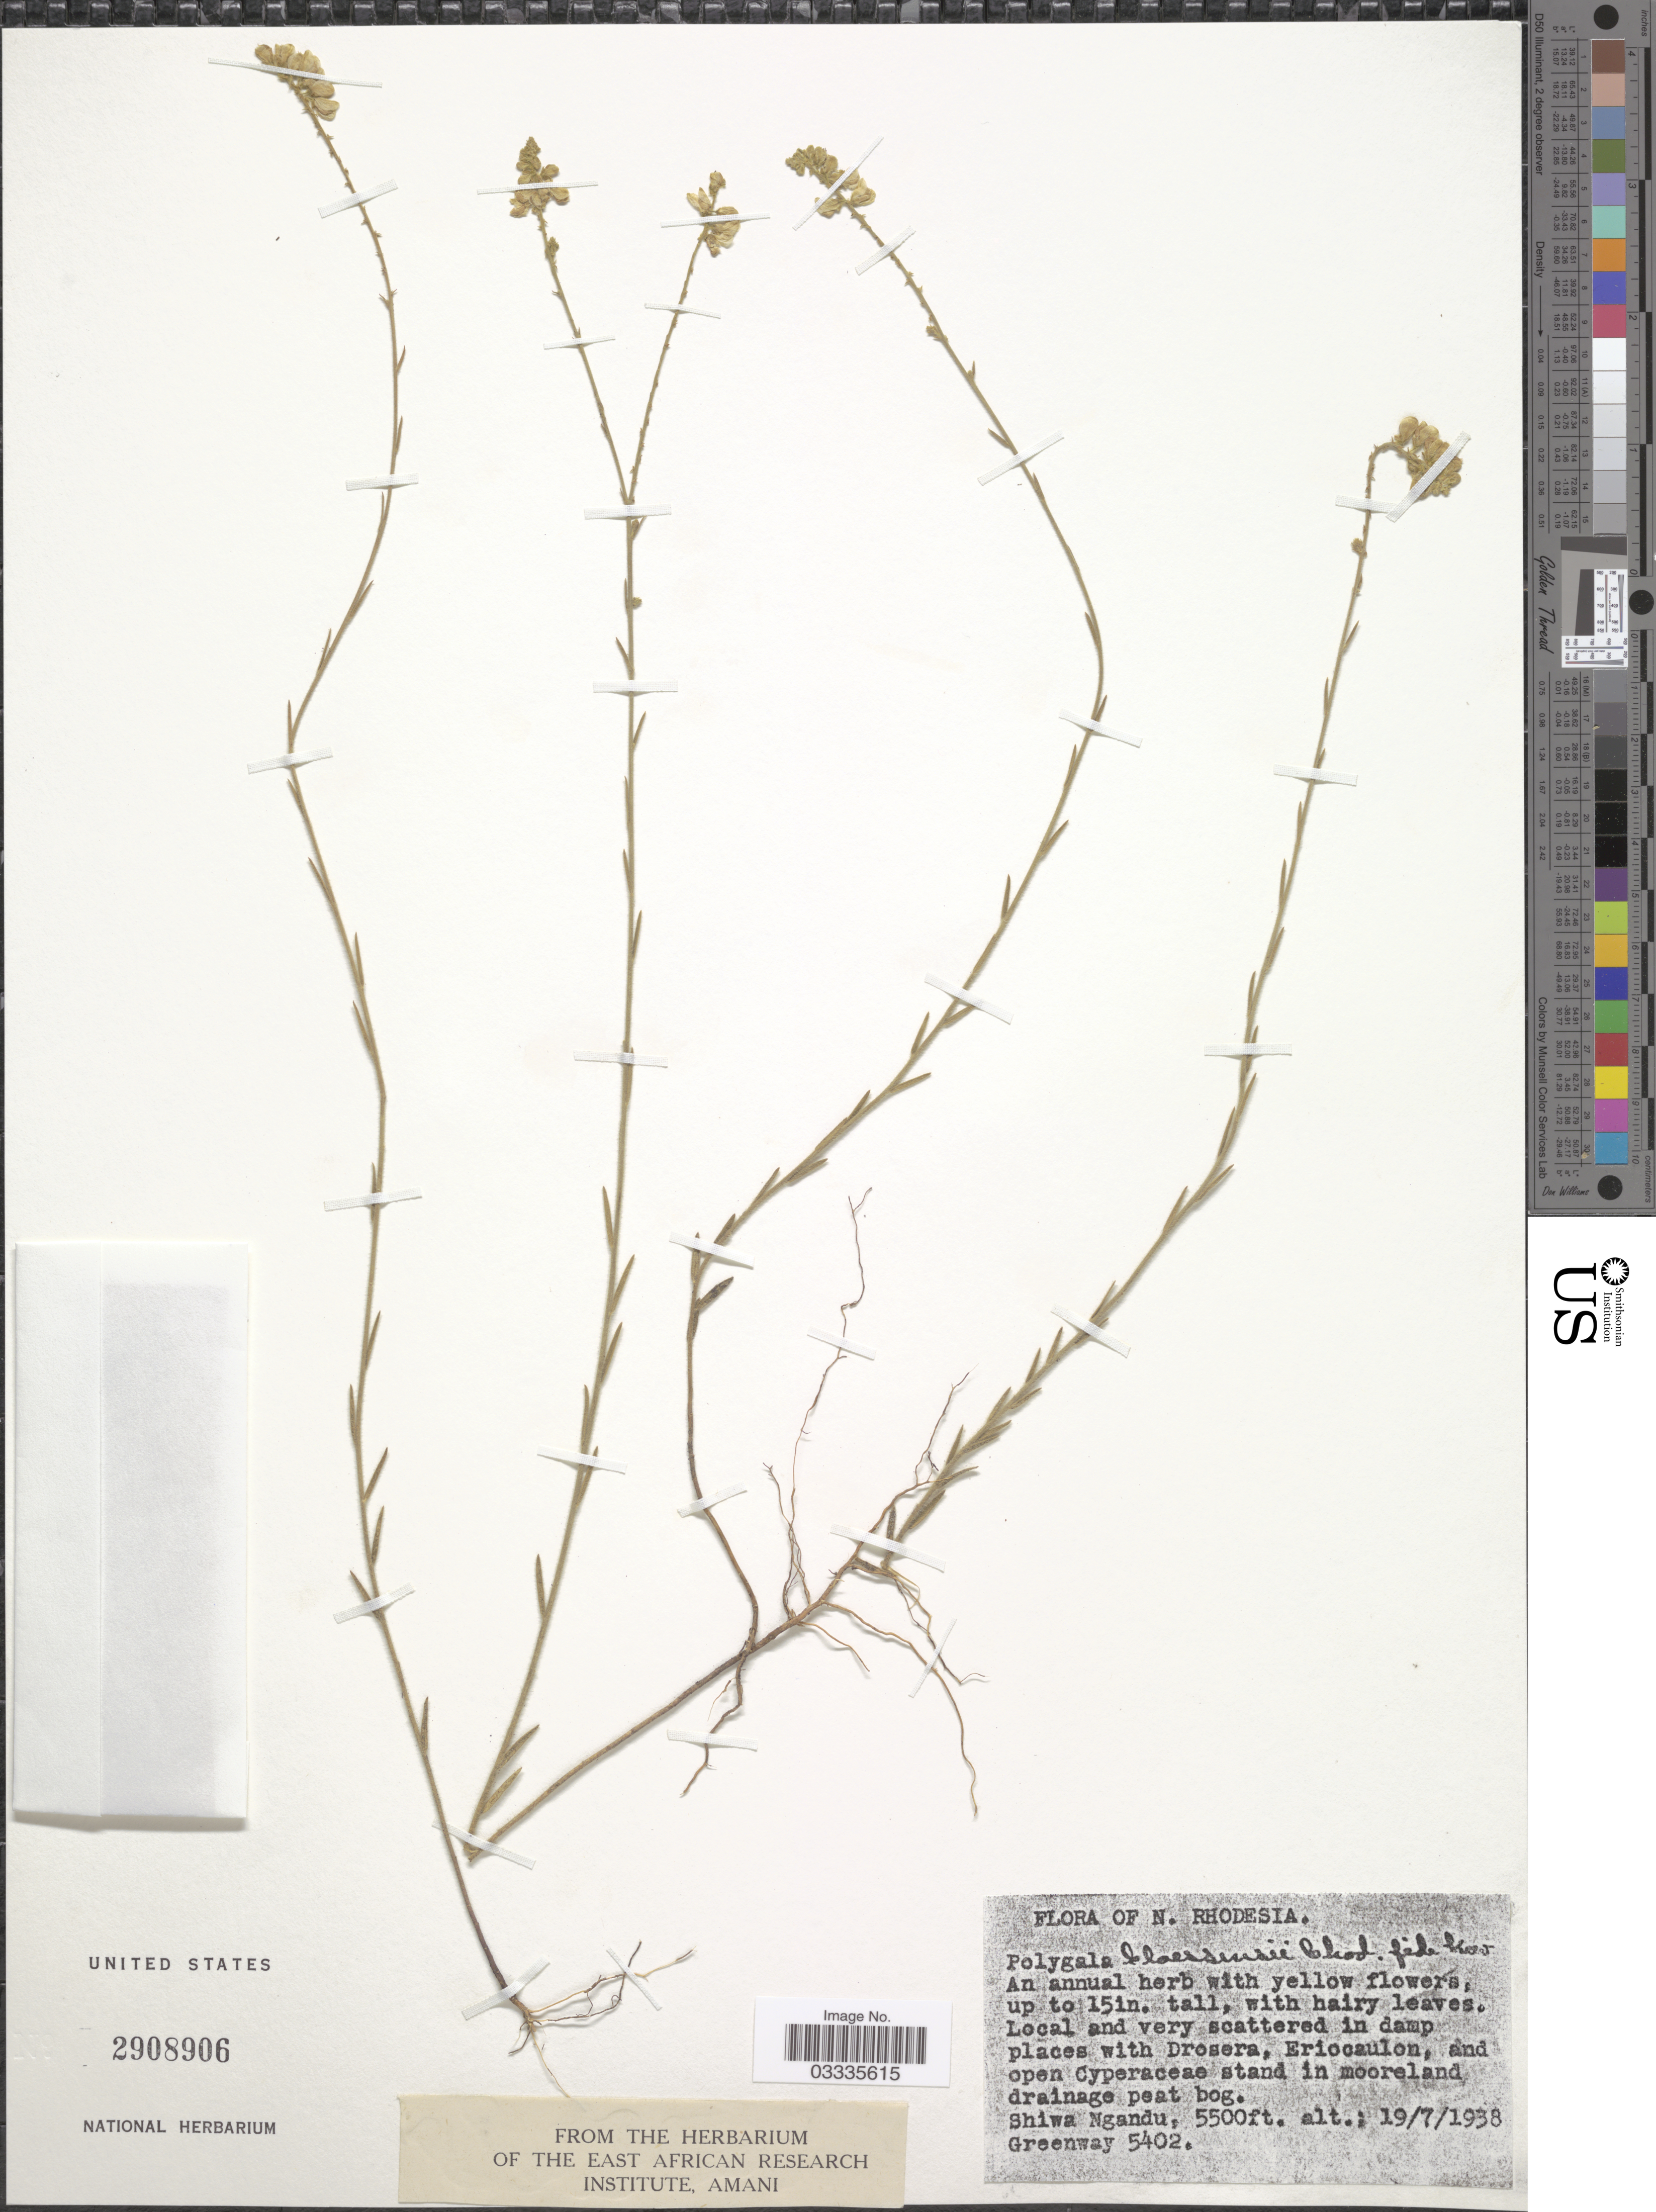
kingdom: Plantae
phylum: Tracheophyta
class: Magnoliopsida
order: Fabales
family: Polygalaceae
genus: Polygala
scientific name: Polygala claessensii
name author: Chodat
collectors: Greenway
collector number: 5402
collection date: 1938-07-19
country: Zimbabwe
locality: Shiwa Ngandu.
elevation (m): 1676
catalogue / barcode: US 2908906